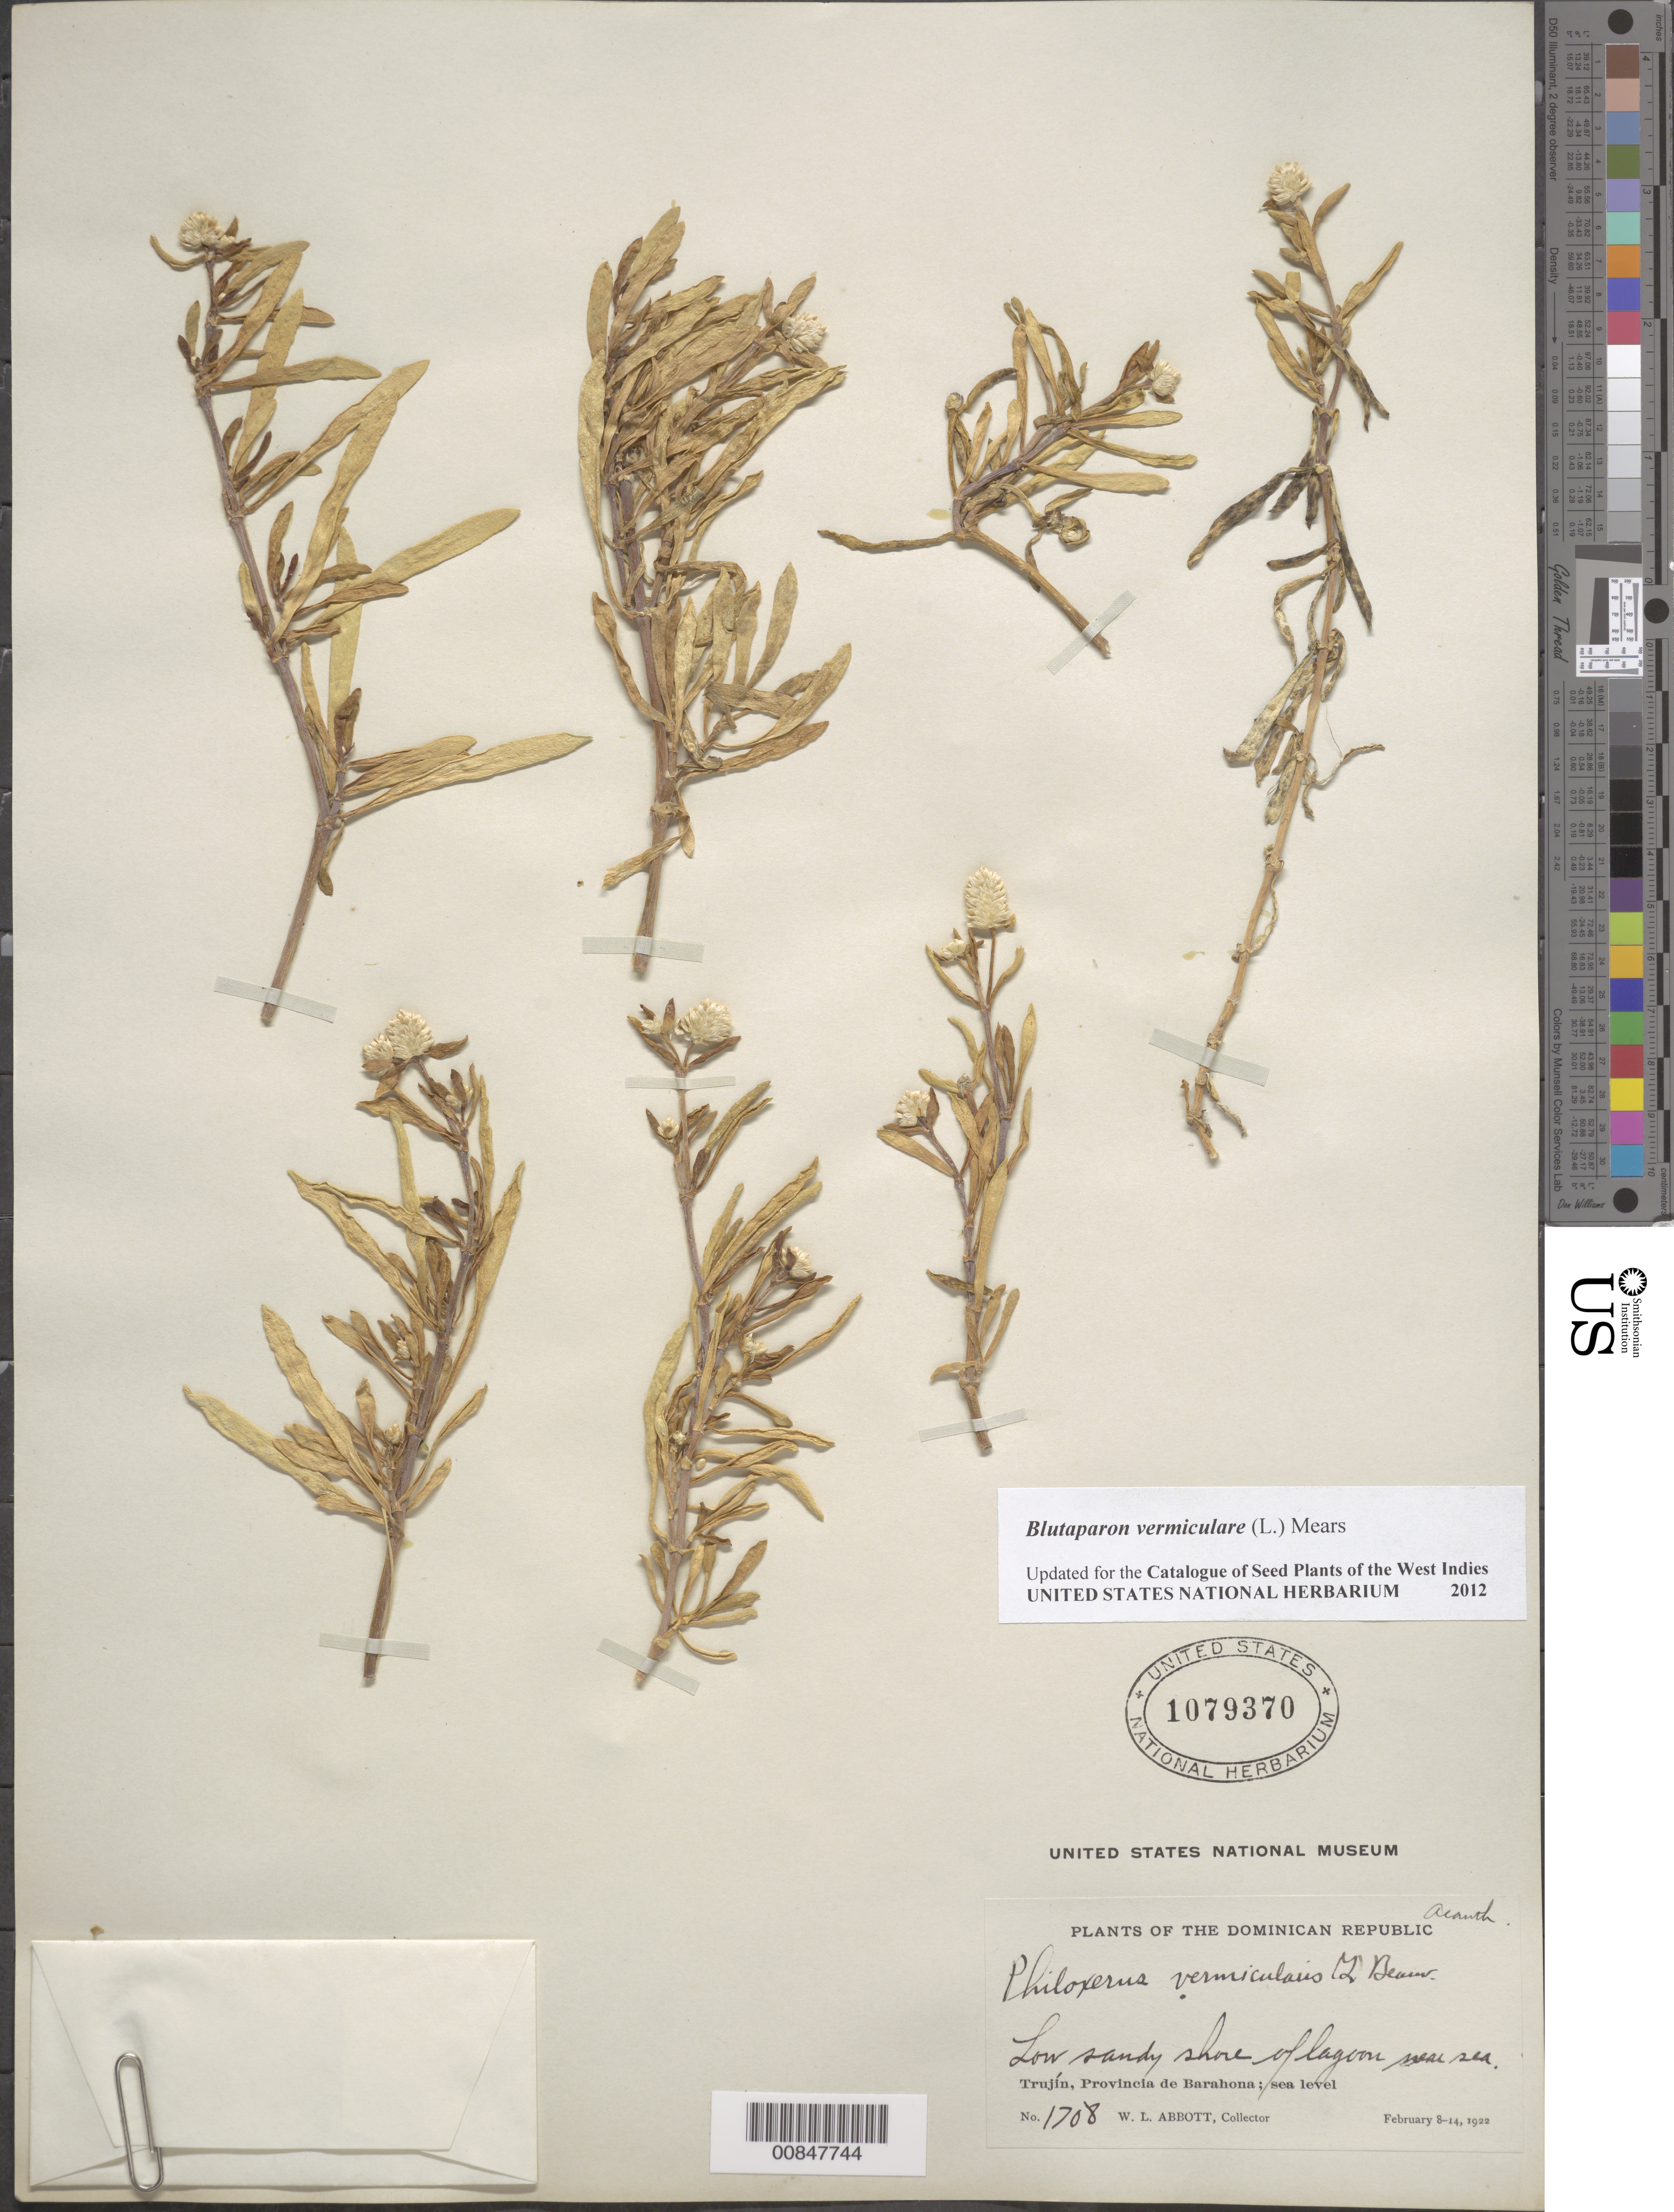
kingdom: Plantae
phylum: Tracheophyta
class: Magnoliopsida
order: Caryophyllales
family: Amaranthaceae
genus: Gomphrena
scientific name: Gomphrena vermicularis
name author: L.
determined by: Strong, Mark T., (BOT), Smithsonian Institution - National Museum of Natural History (UNITED STATES)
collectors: W. L. Abbott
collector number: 1708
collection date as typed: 08 Feb 1922 to 14 Feb 1922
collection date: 1922-02-08/1922-02-14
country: Dominican Republic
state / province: Barahona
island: Hispaniola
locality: Trujín.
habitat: Low sandy shore of lagoon near sea.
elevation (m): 0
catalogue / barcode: US 1079370